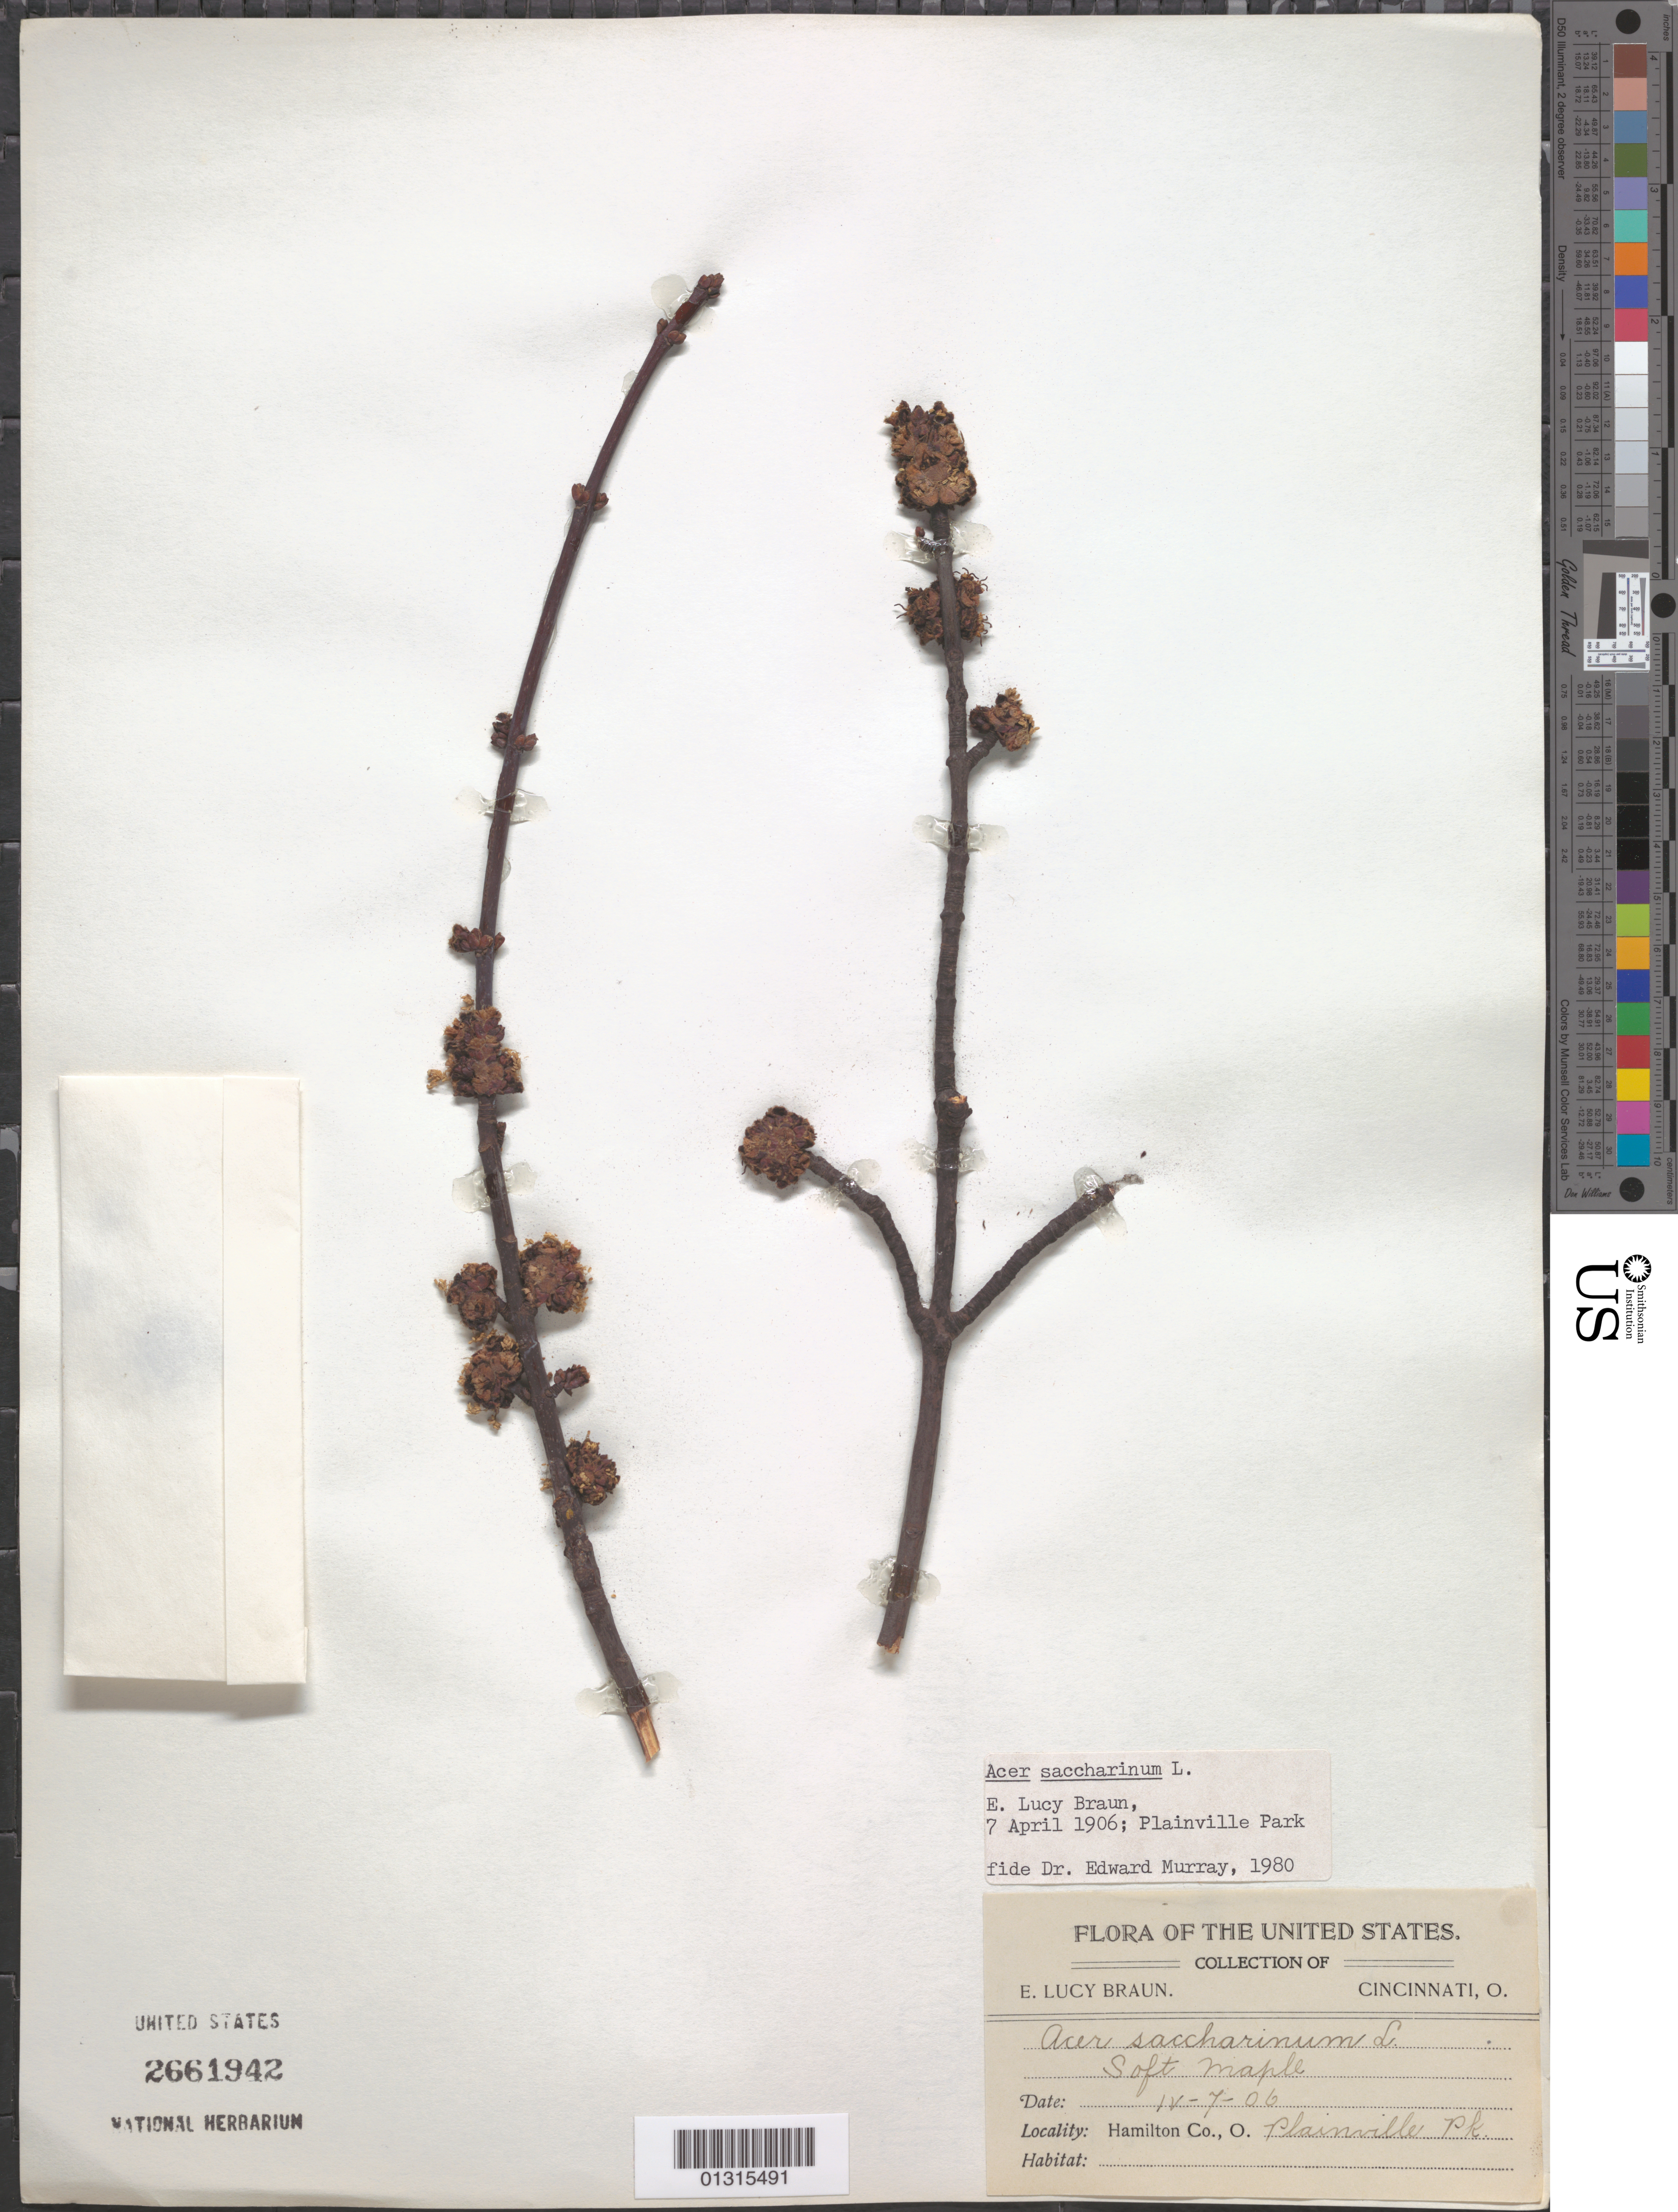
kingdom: Plantae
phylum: Tracheophyta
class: Magnoliopsida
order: Sapindales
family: Sapindaceae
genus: Acer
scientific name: Acer saccharinum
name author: L.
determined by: Murray, Edward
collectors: E. L. Braun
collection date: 1906-04-07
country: United States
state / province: Ohio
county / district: Hamilton County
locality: Hamilton County, Plainville Pk.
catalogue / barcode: US 2661942